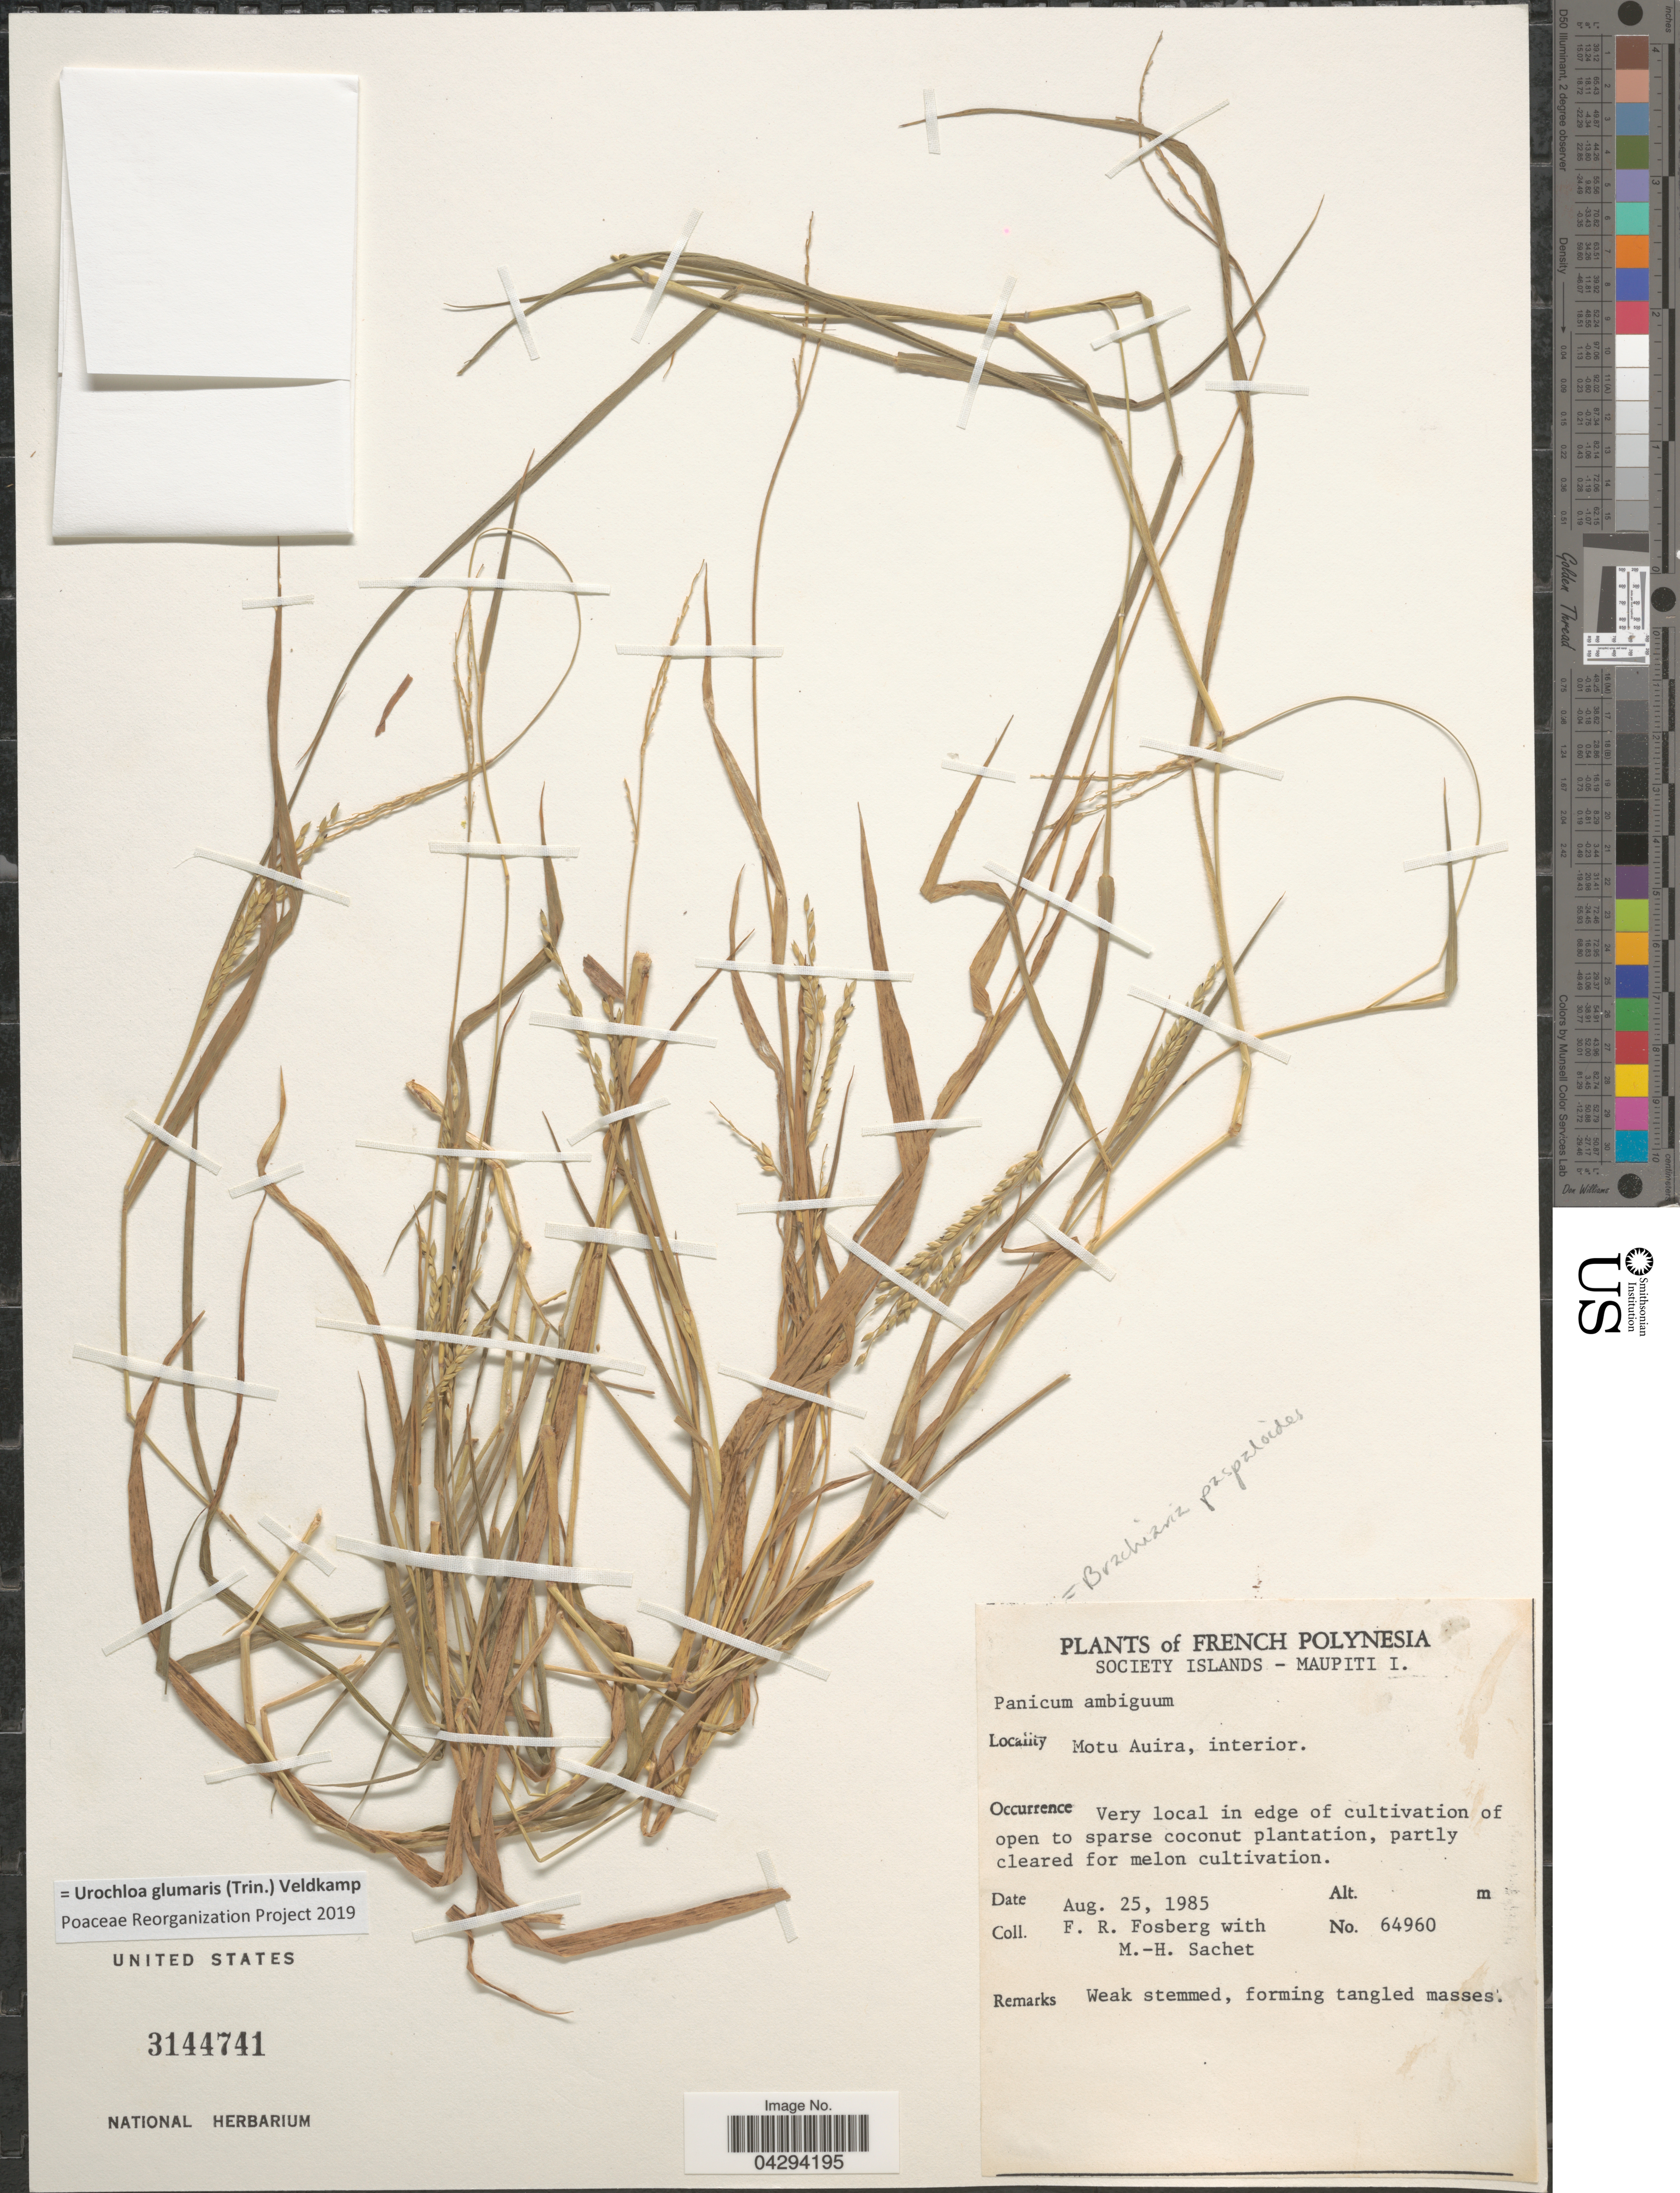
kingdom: Plantae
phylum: Tracheophyta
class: Liliopsida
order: Poales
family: Poaceae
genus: Urochloa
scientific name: Urochloa glumaris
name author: (Trin.) Veldkamp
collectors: F. R. Fosberg & M.-H. Sachet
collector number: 64960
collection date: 1985-08-25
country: French Polynesia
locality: Society Islands - Maupiti I. Motu Auira, interior.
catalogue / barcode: US 3144741